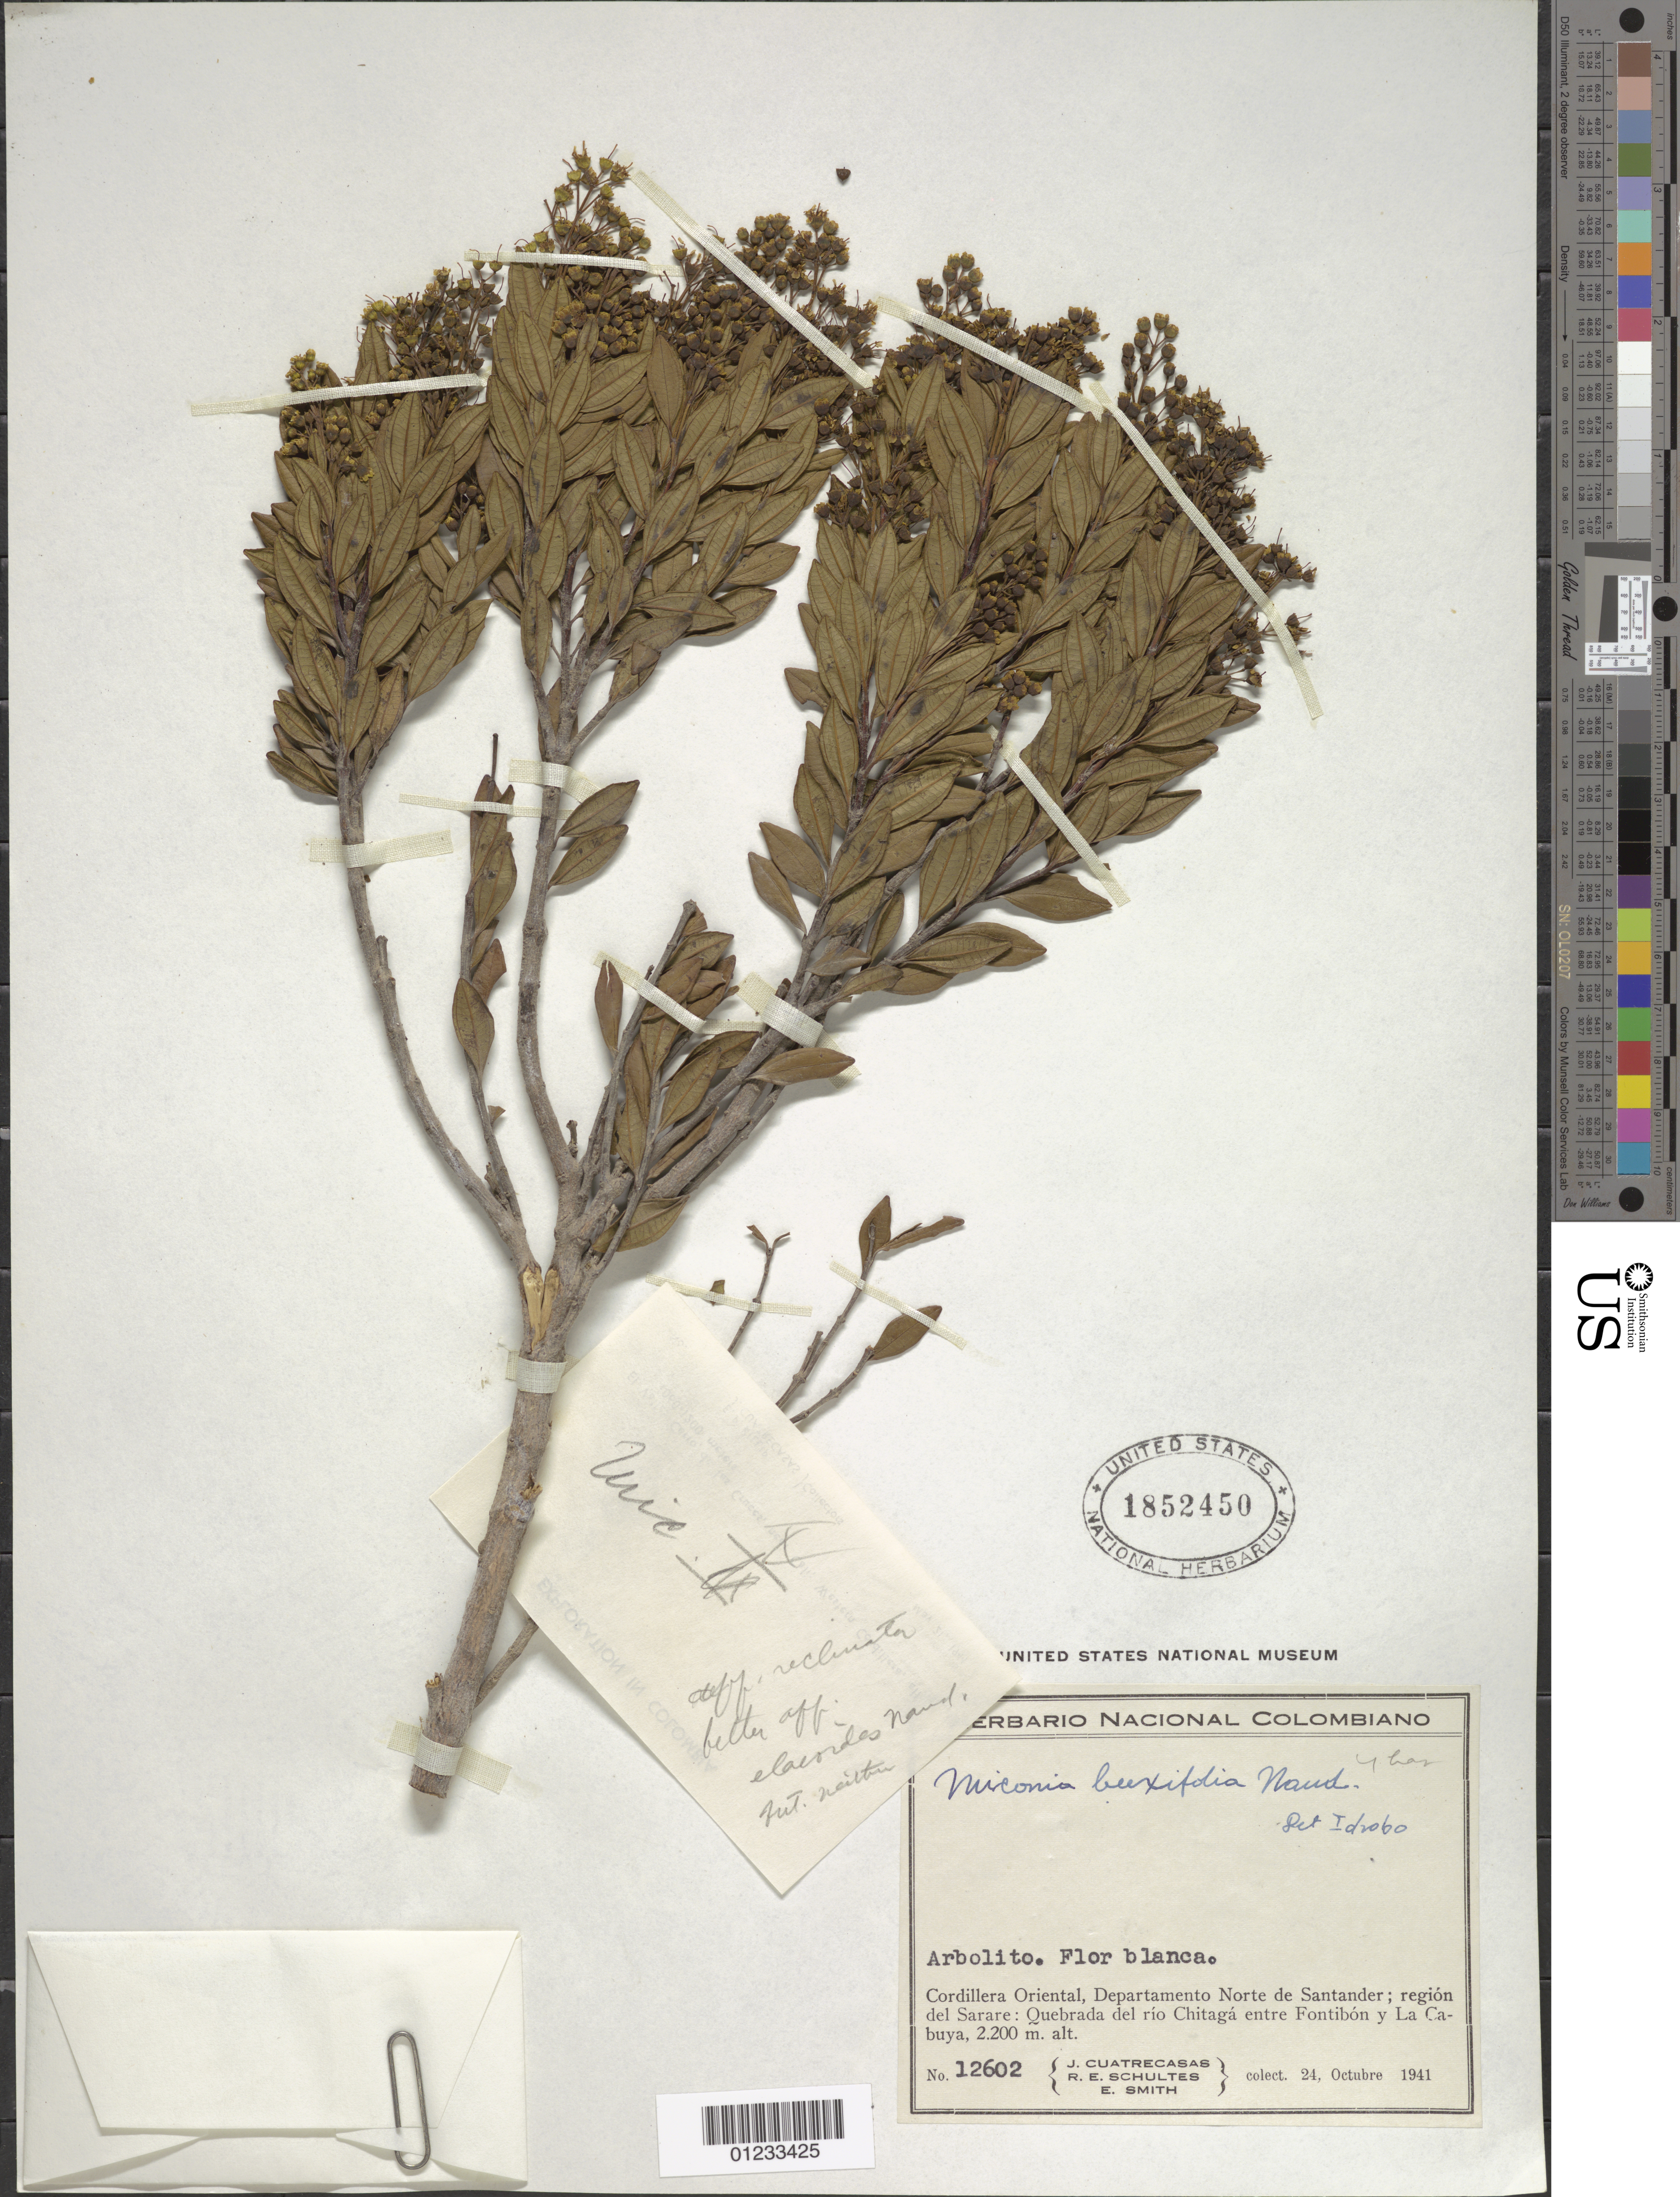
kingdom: Plantae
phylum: Tracheophyta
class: Magnoliopsida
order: Myrtales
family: Melastomataceae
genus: Miconia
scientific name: Miconia centrodesma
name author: Naudin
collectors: J. Cuatrecasas, R. E. Schultes & C. E. Smith Jr.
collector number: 12602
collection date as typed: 24 Oct 1941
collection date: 1941-10-24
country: Colombia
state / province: Norte de Santander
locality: Cordillera Oriental; region del Sarare: Quebrada del rio Chitaga entre Fontibon y La Cabuya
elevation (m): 2200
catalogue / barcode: US 1852450